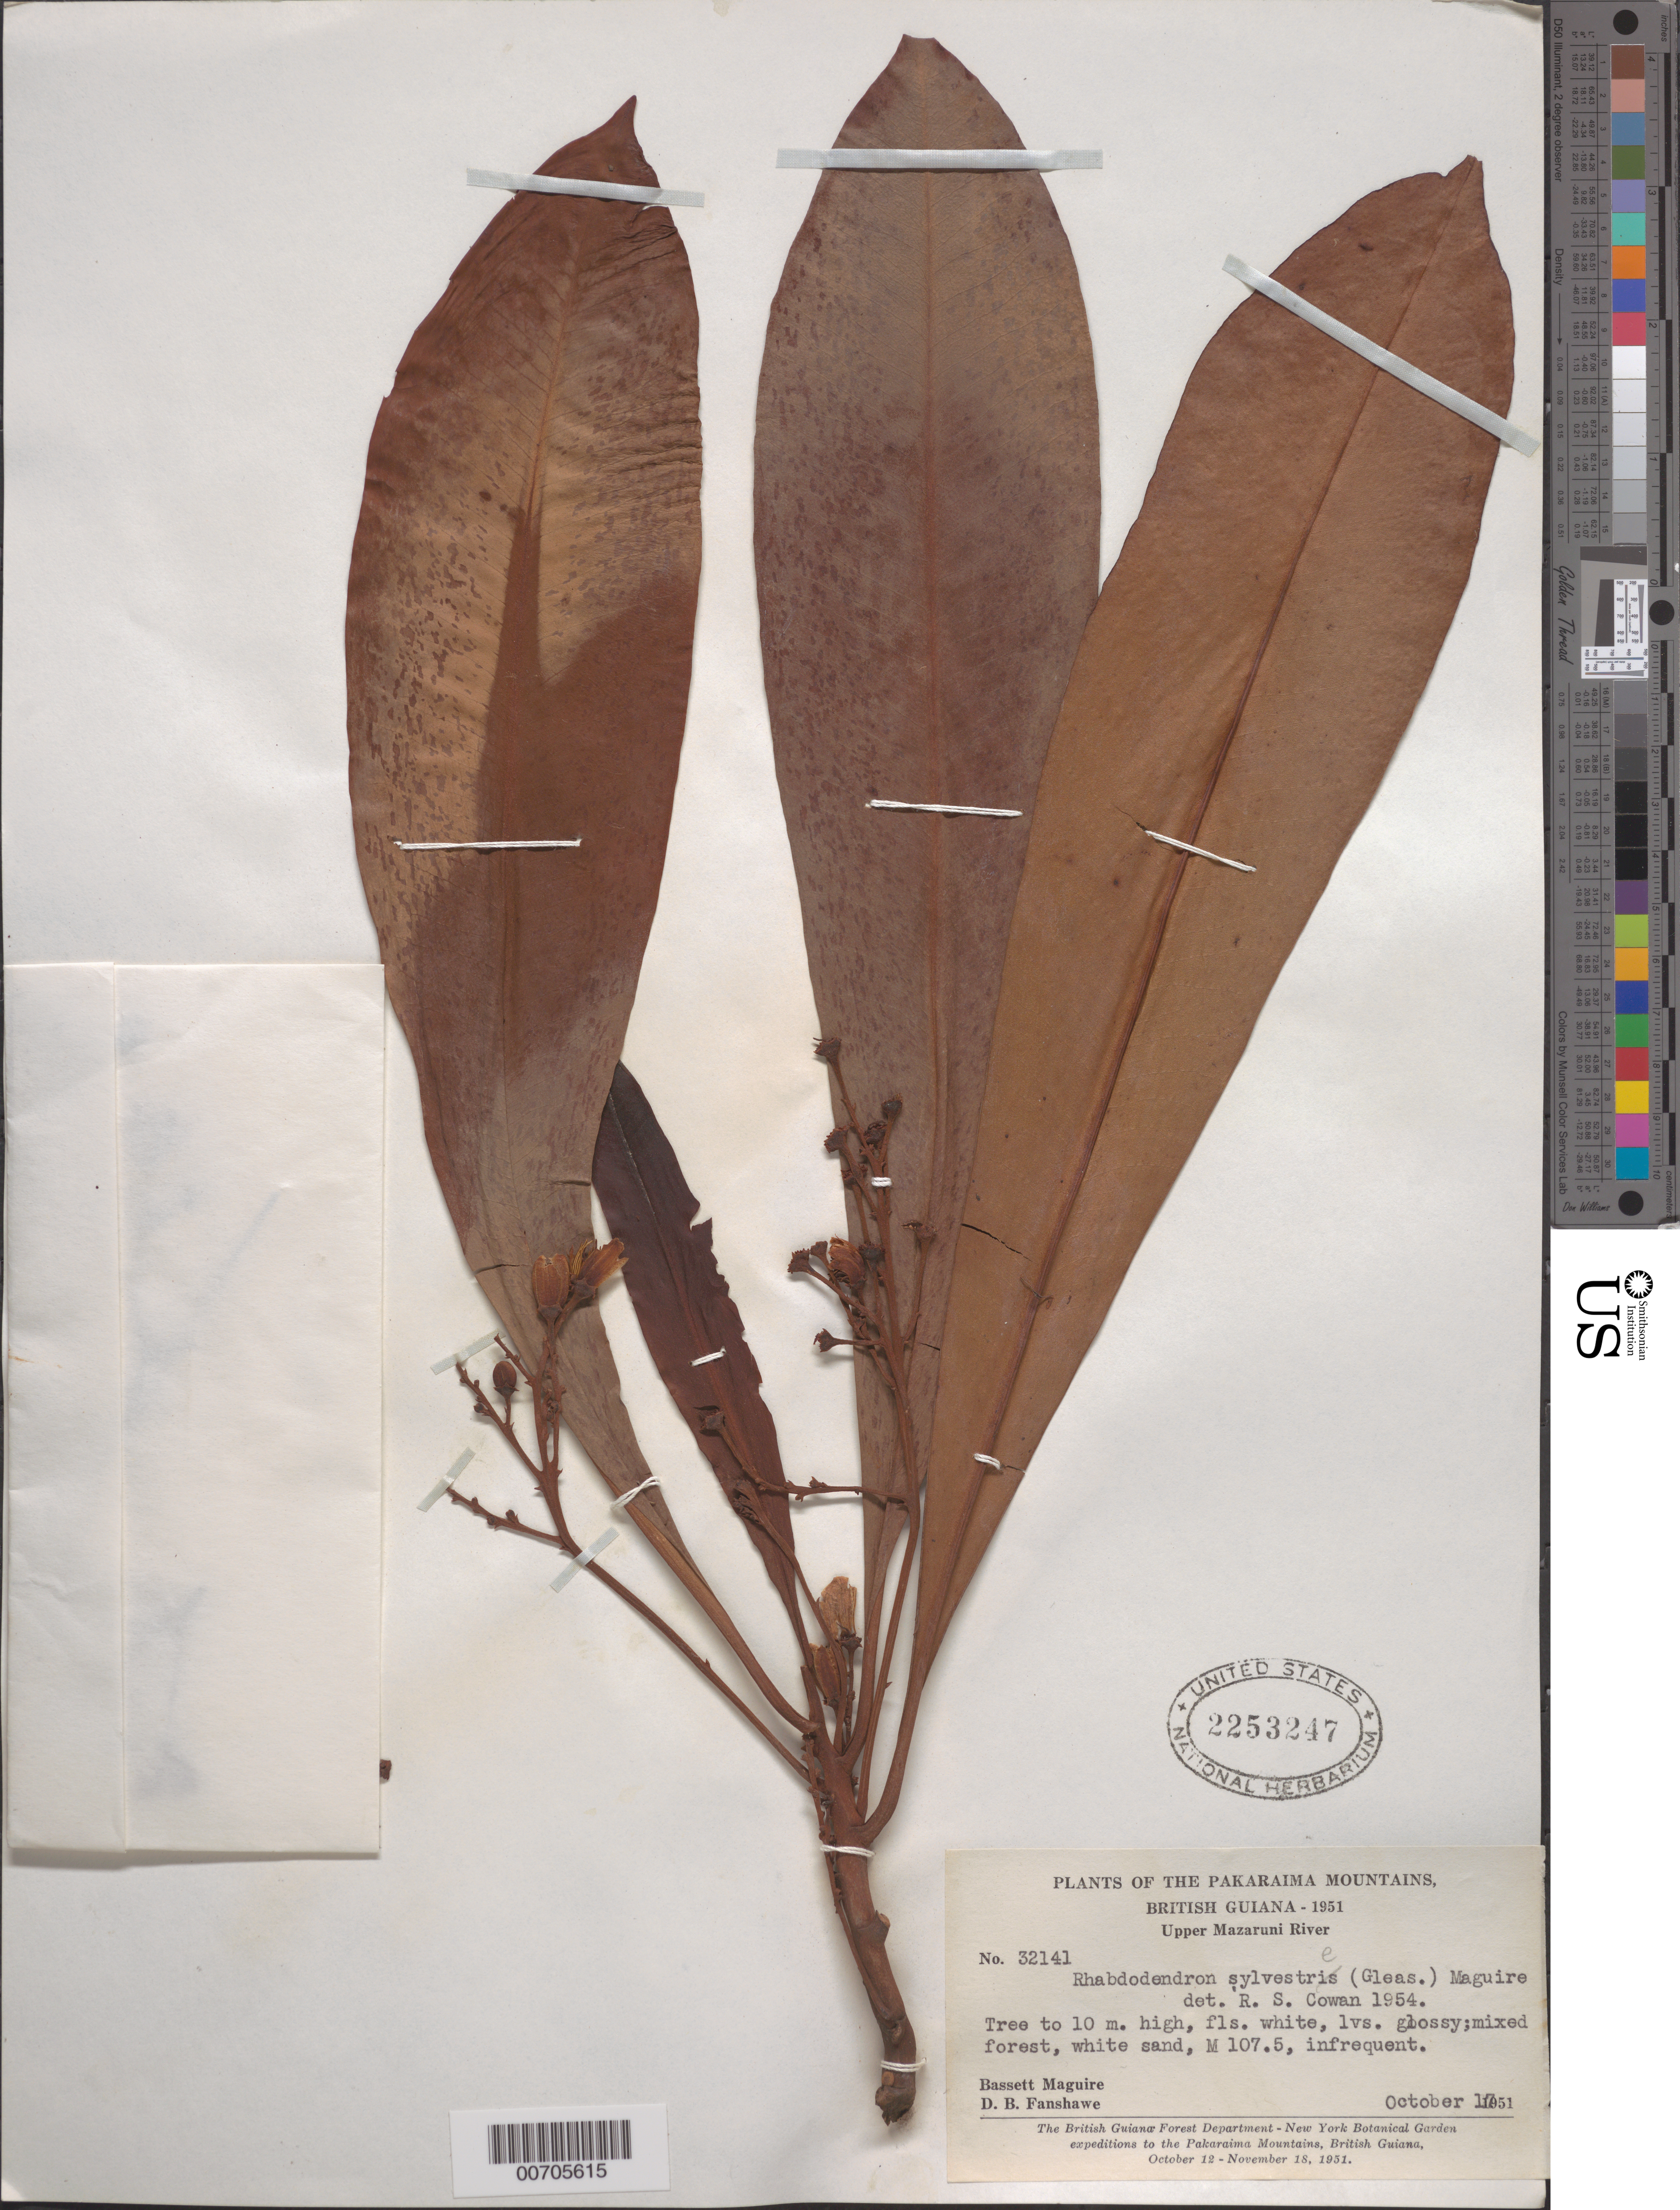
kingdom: Plantae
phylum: Tracheophyta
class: Magnoliopsida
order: Caryophyllales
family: Rhabdodendraceae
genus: Rhabdodendron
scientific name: Rhabdodendron sylvestre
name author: (Gleason) Maguire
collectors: B. Maguire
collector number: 32141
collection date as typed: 17-Oct-51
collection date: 1951-10-17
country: Guyana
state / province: Potaro-Siparuni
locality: Bartica-Potaro Road, mile 107.5, Mahdia River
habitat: Mixed forest, white sand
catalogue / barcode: US 2253247